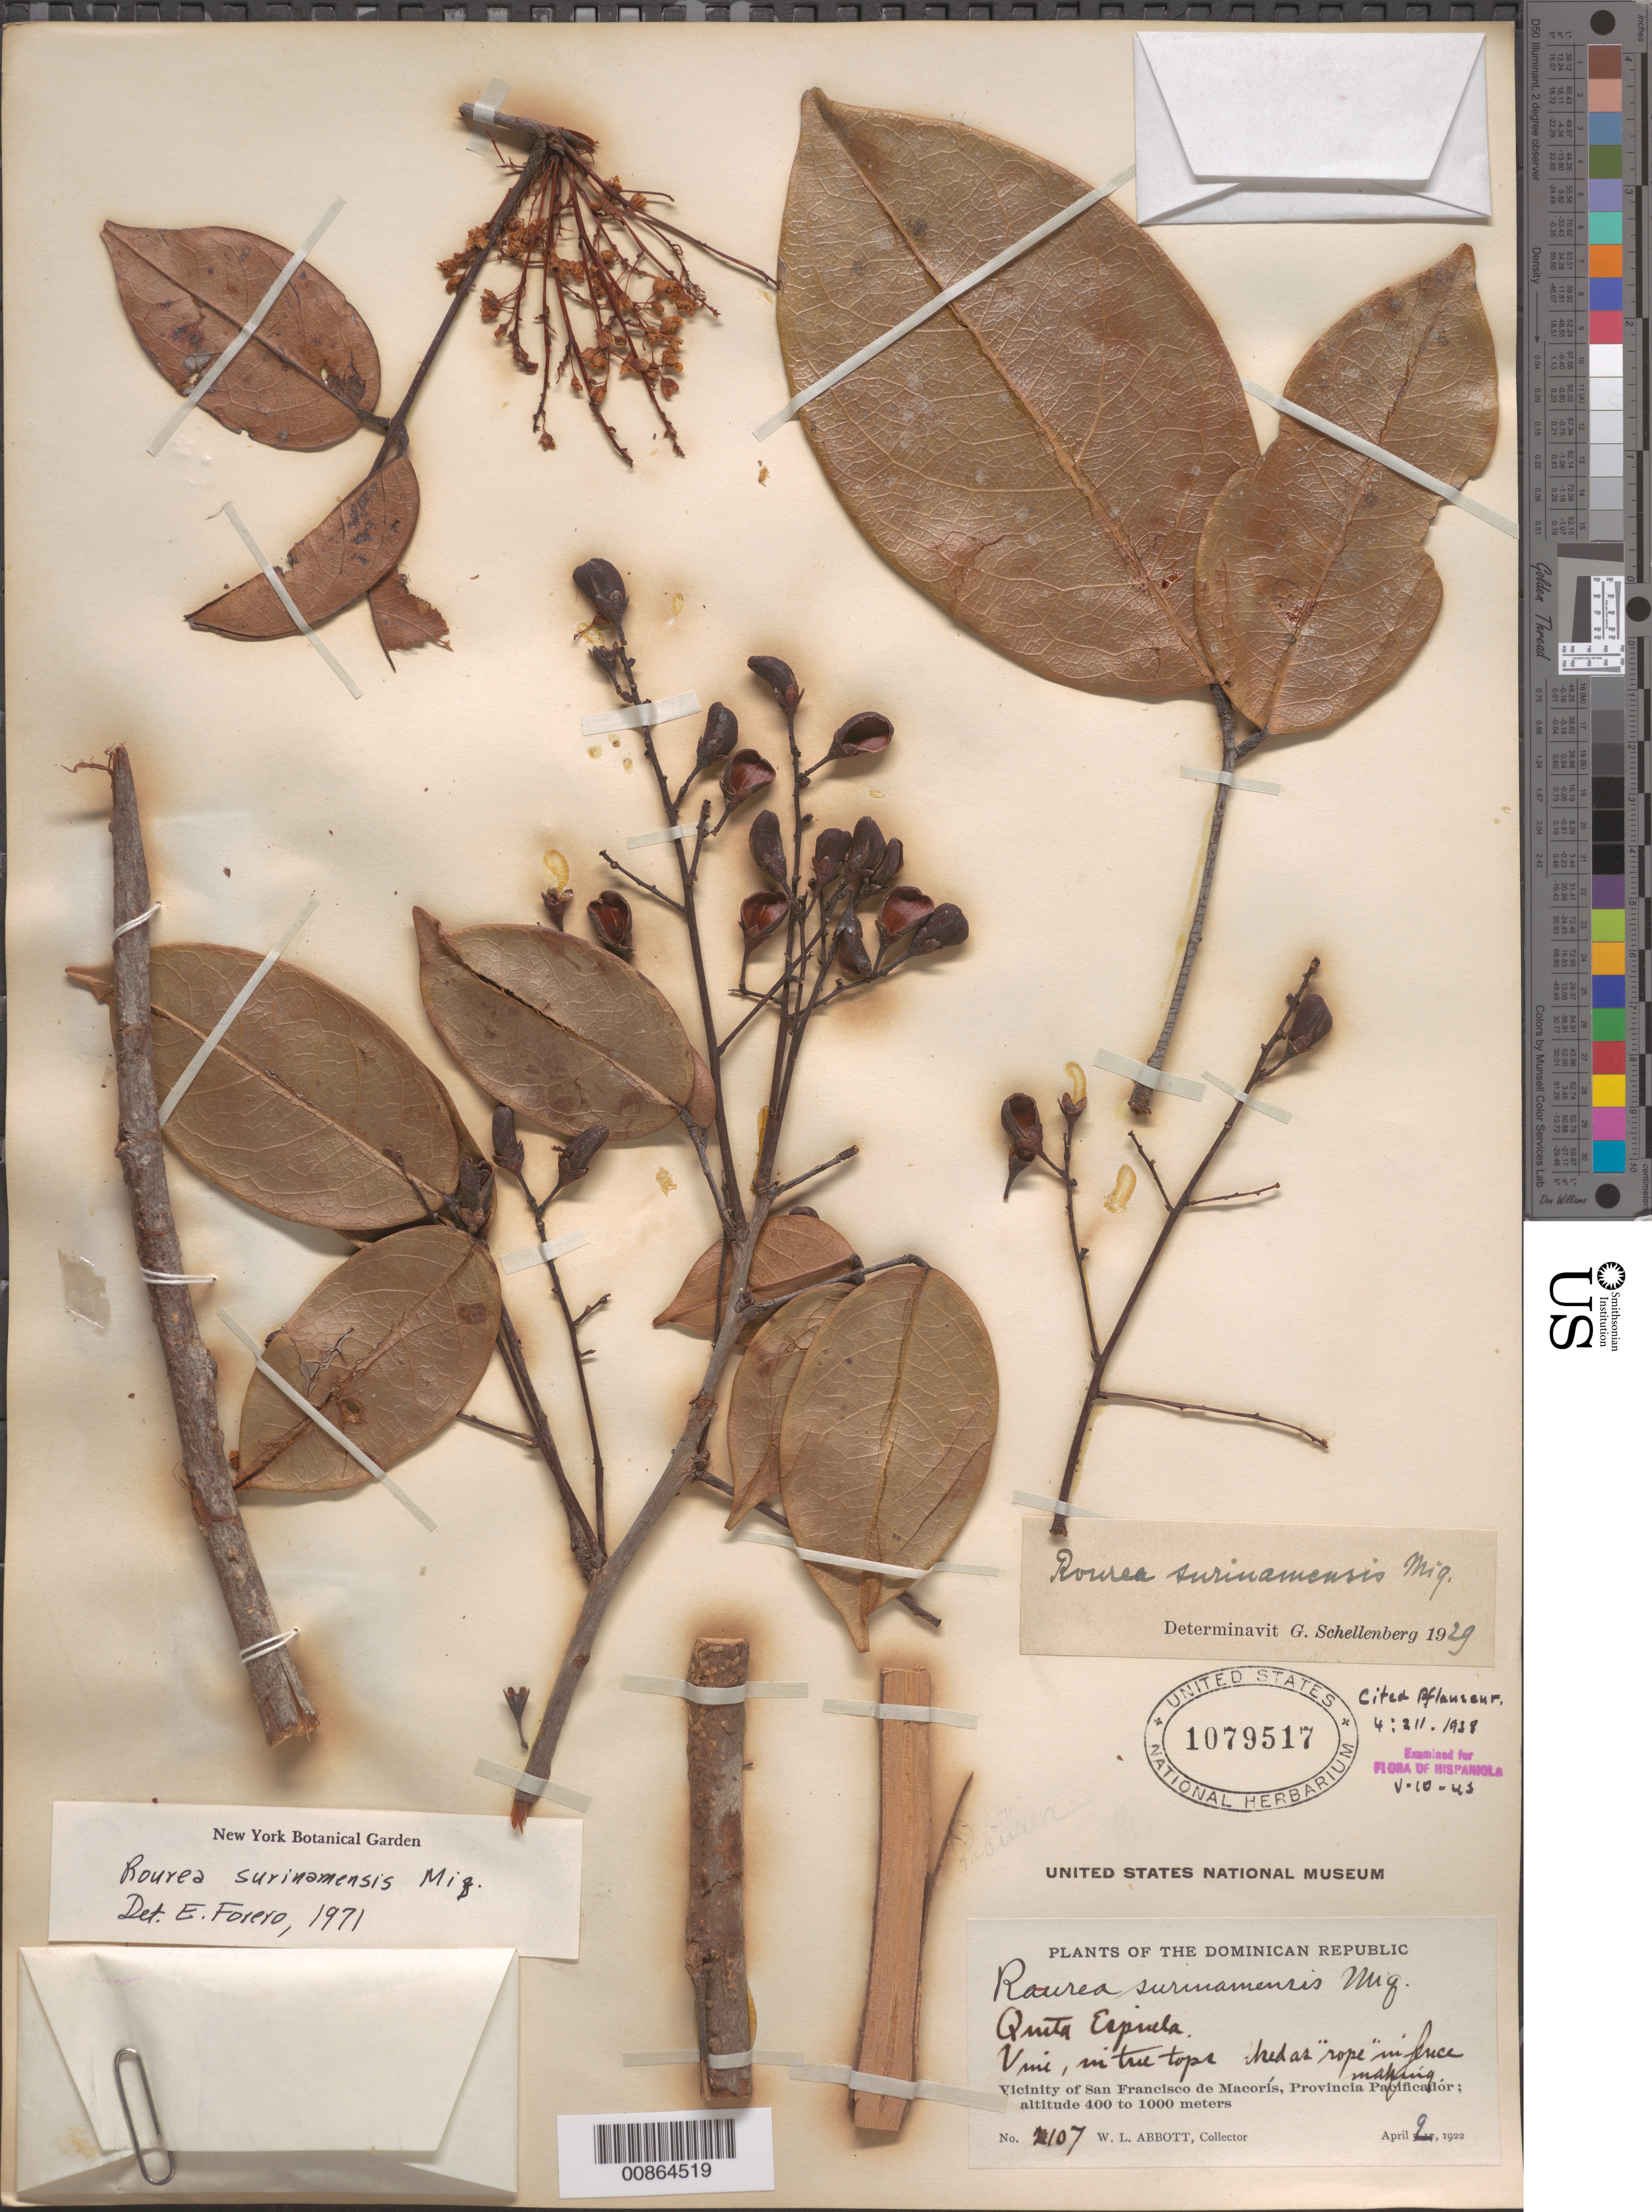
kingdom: Plantae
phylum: Tracheophyta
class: Magnoliopsida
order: Oxalidales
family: Connaraceae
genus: Rourea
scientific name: Rourea surinamensis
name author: Miq.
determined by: Forero, E.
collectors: W. L. Abbott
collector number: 2107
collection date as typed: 09 Apr 1922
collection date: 1922-04-09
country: Dominican Republic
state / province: Duarte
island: Hispaniola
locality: Quita Espuela. Vicinity of San Francisco de Macoris, Provincia Pacificador (obsolete).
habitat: In tree tops.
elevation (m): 400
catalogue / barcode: US 1079517